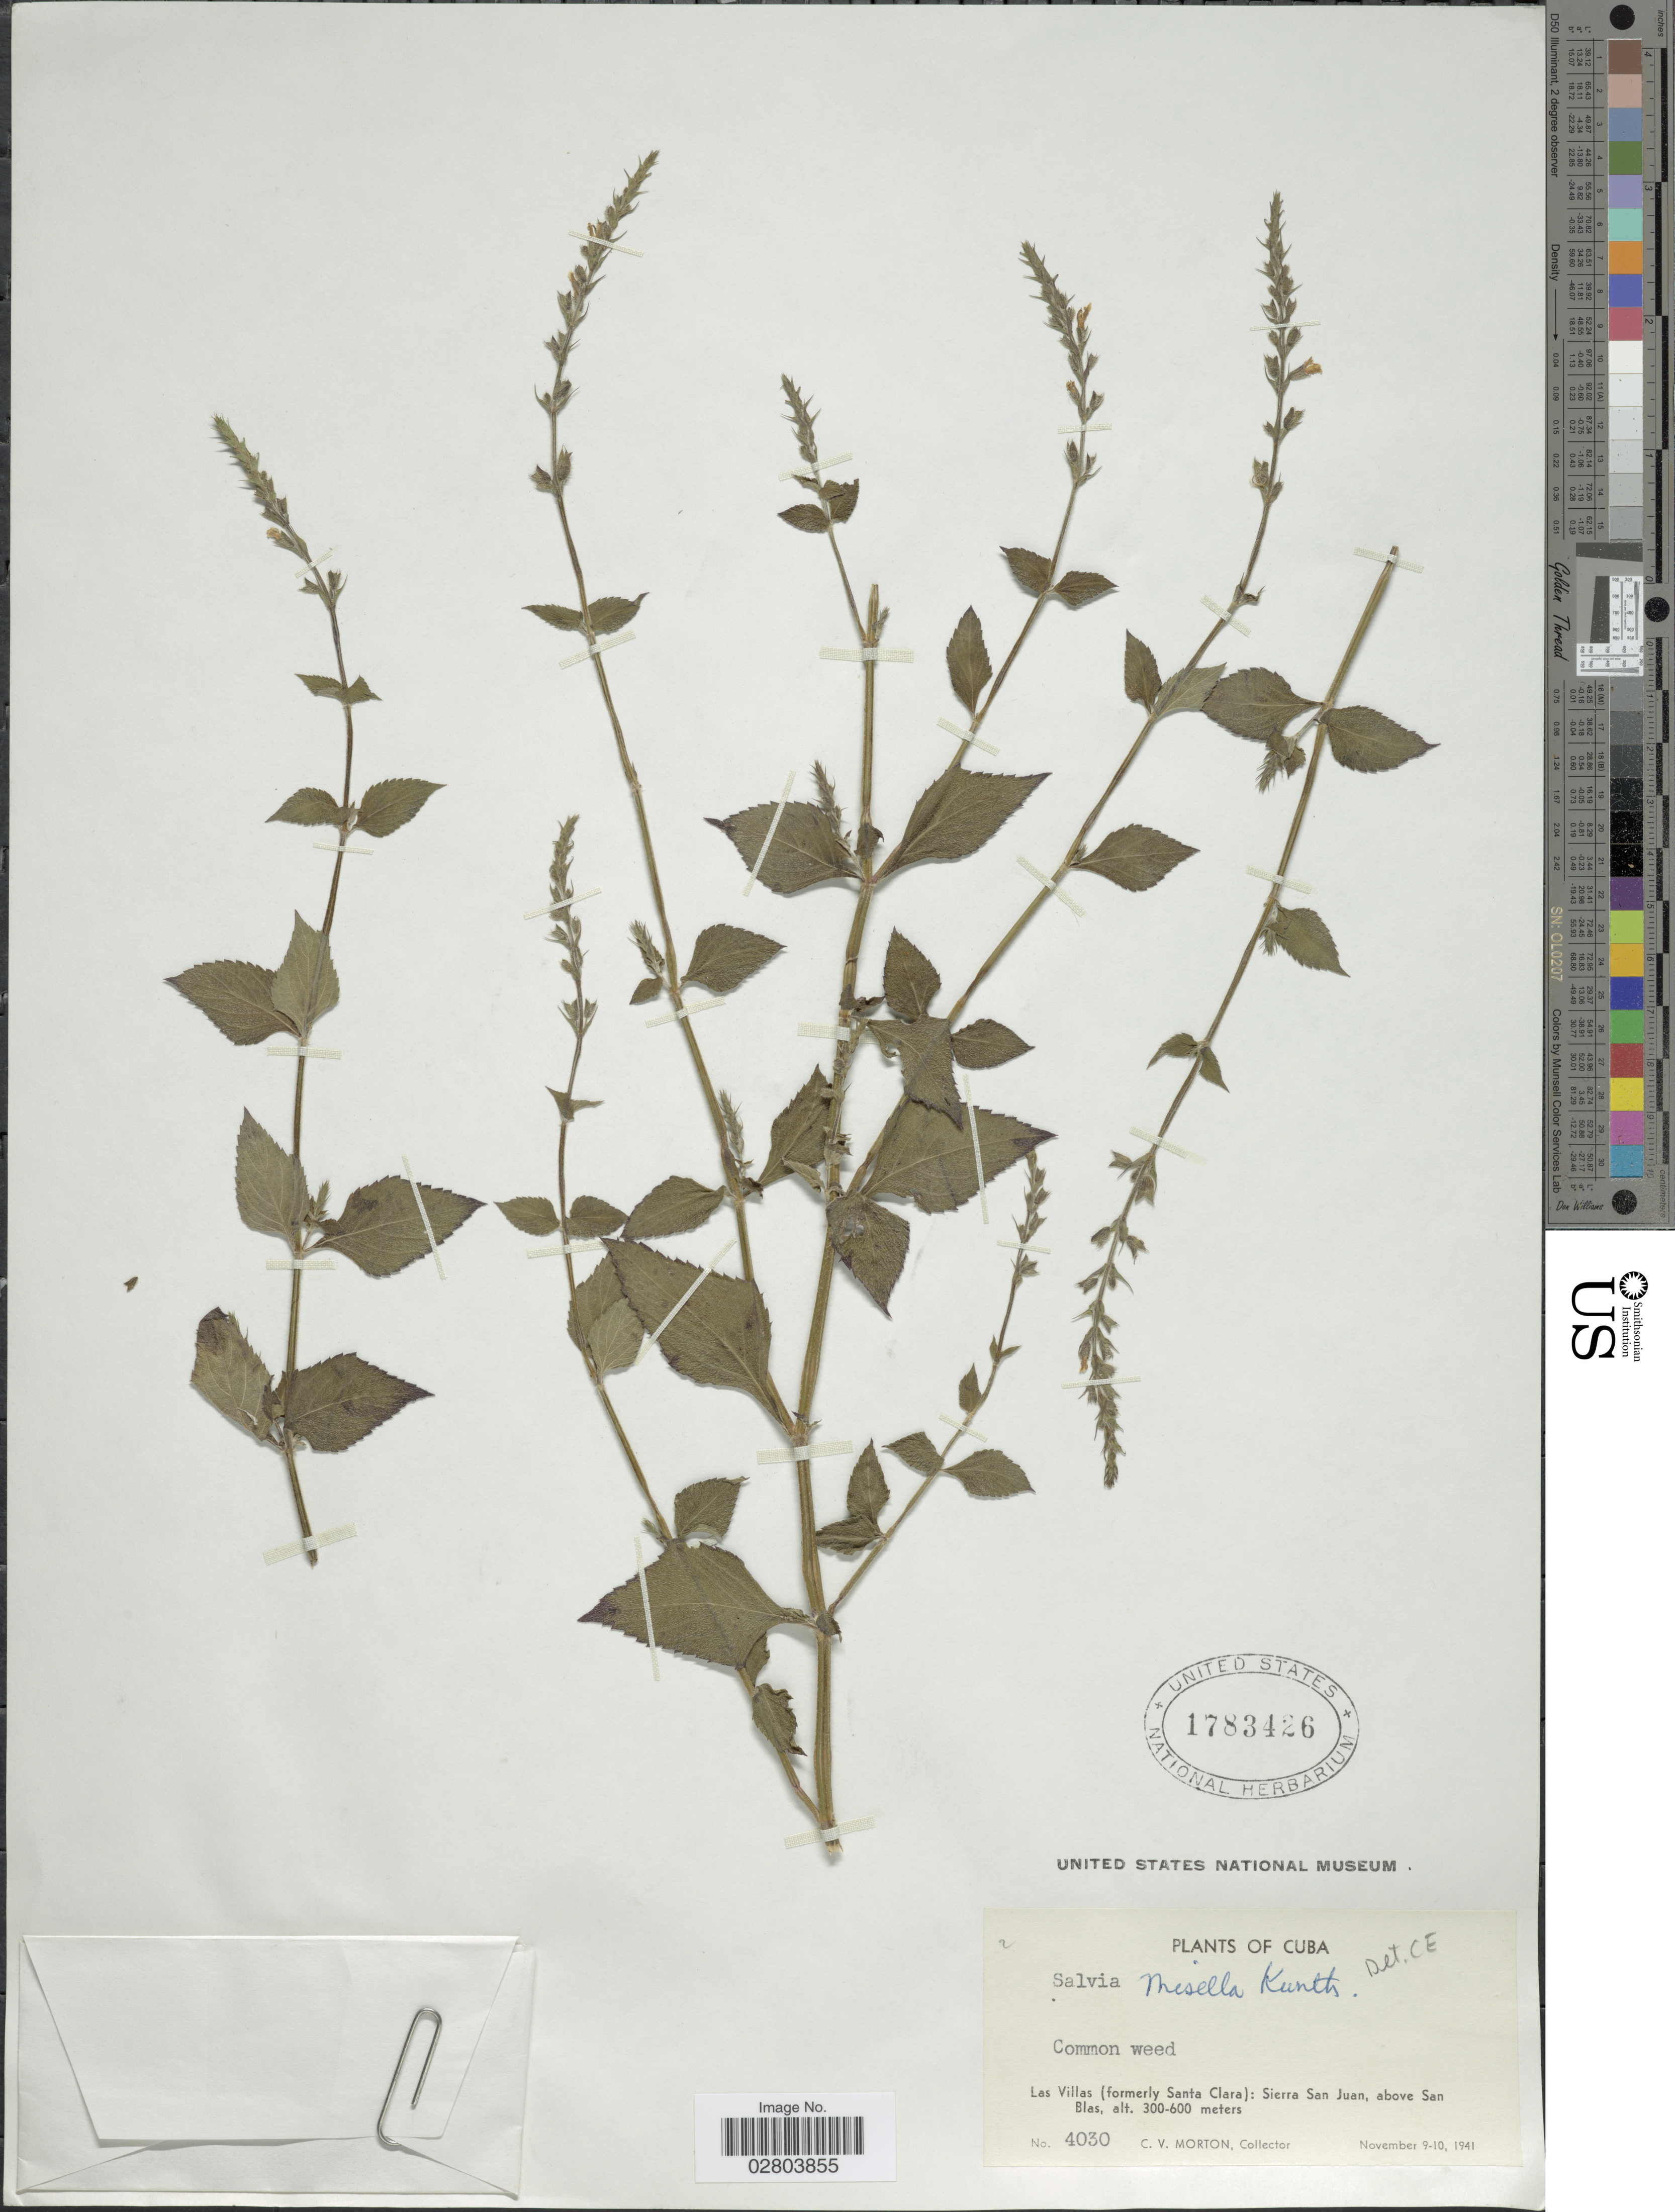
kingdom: Plantae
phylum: Tracheophyta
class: Magnoliopsida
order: Lamiales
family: Lamiaceae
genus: Salvia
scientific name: Salvia misella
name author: Kunth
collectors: C. V. Morton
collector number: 4030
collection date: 1941-11-09/1941-11-10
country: Cuba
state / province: Las Villas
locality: Las Villas (formerly Santa Clara): Sierra San Juan, above San Blas.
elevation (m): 300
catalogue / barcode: US 1783426